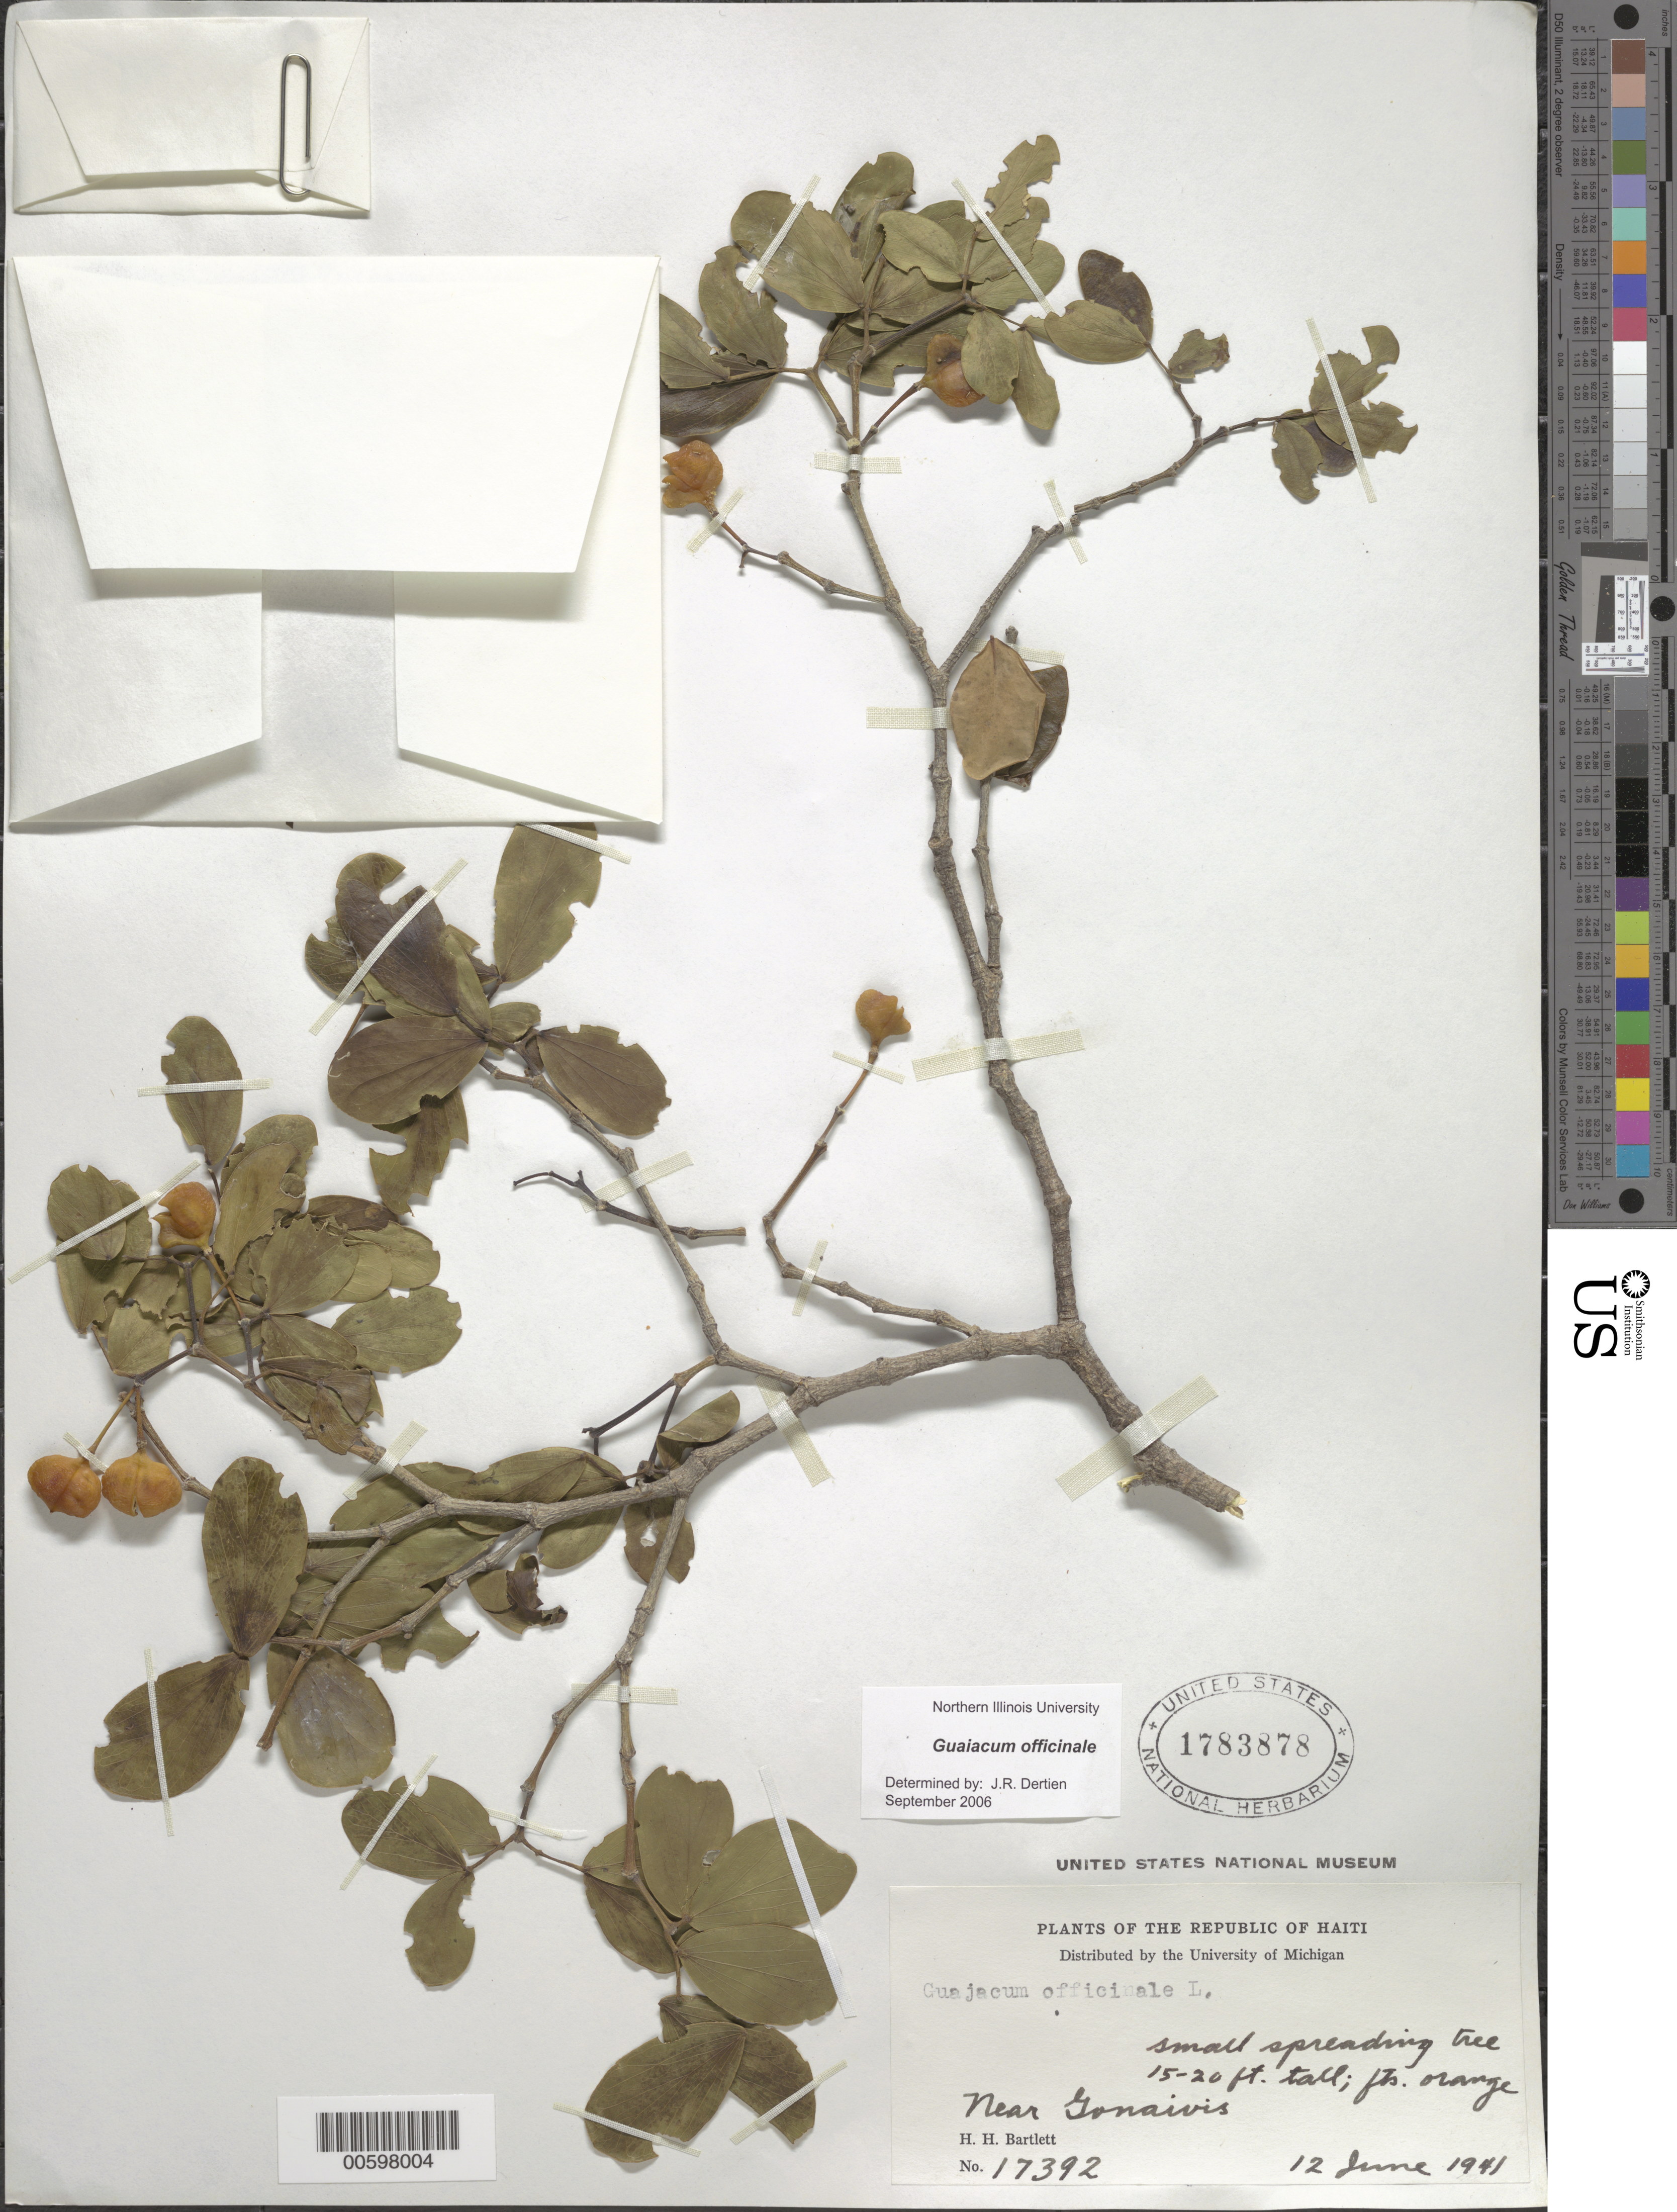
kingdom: Plantae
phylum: Tracheophyta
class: Magnoliopsida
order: Zygophyllales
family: Zygophyllaceae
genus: Guaiacum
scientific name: Guaiacum officinale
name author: L.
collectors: H. H. Bartlett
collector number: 17392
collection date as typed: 12 Jun 1941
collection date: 1941-06-12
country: Haiti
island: Hispaniola Island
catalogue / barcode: US 1783878